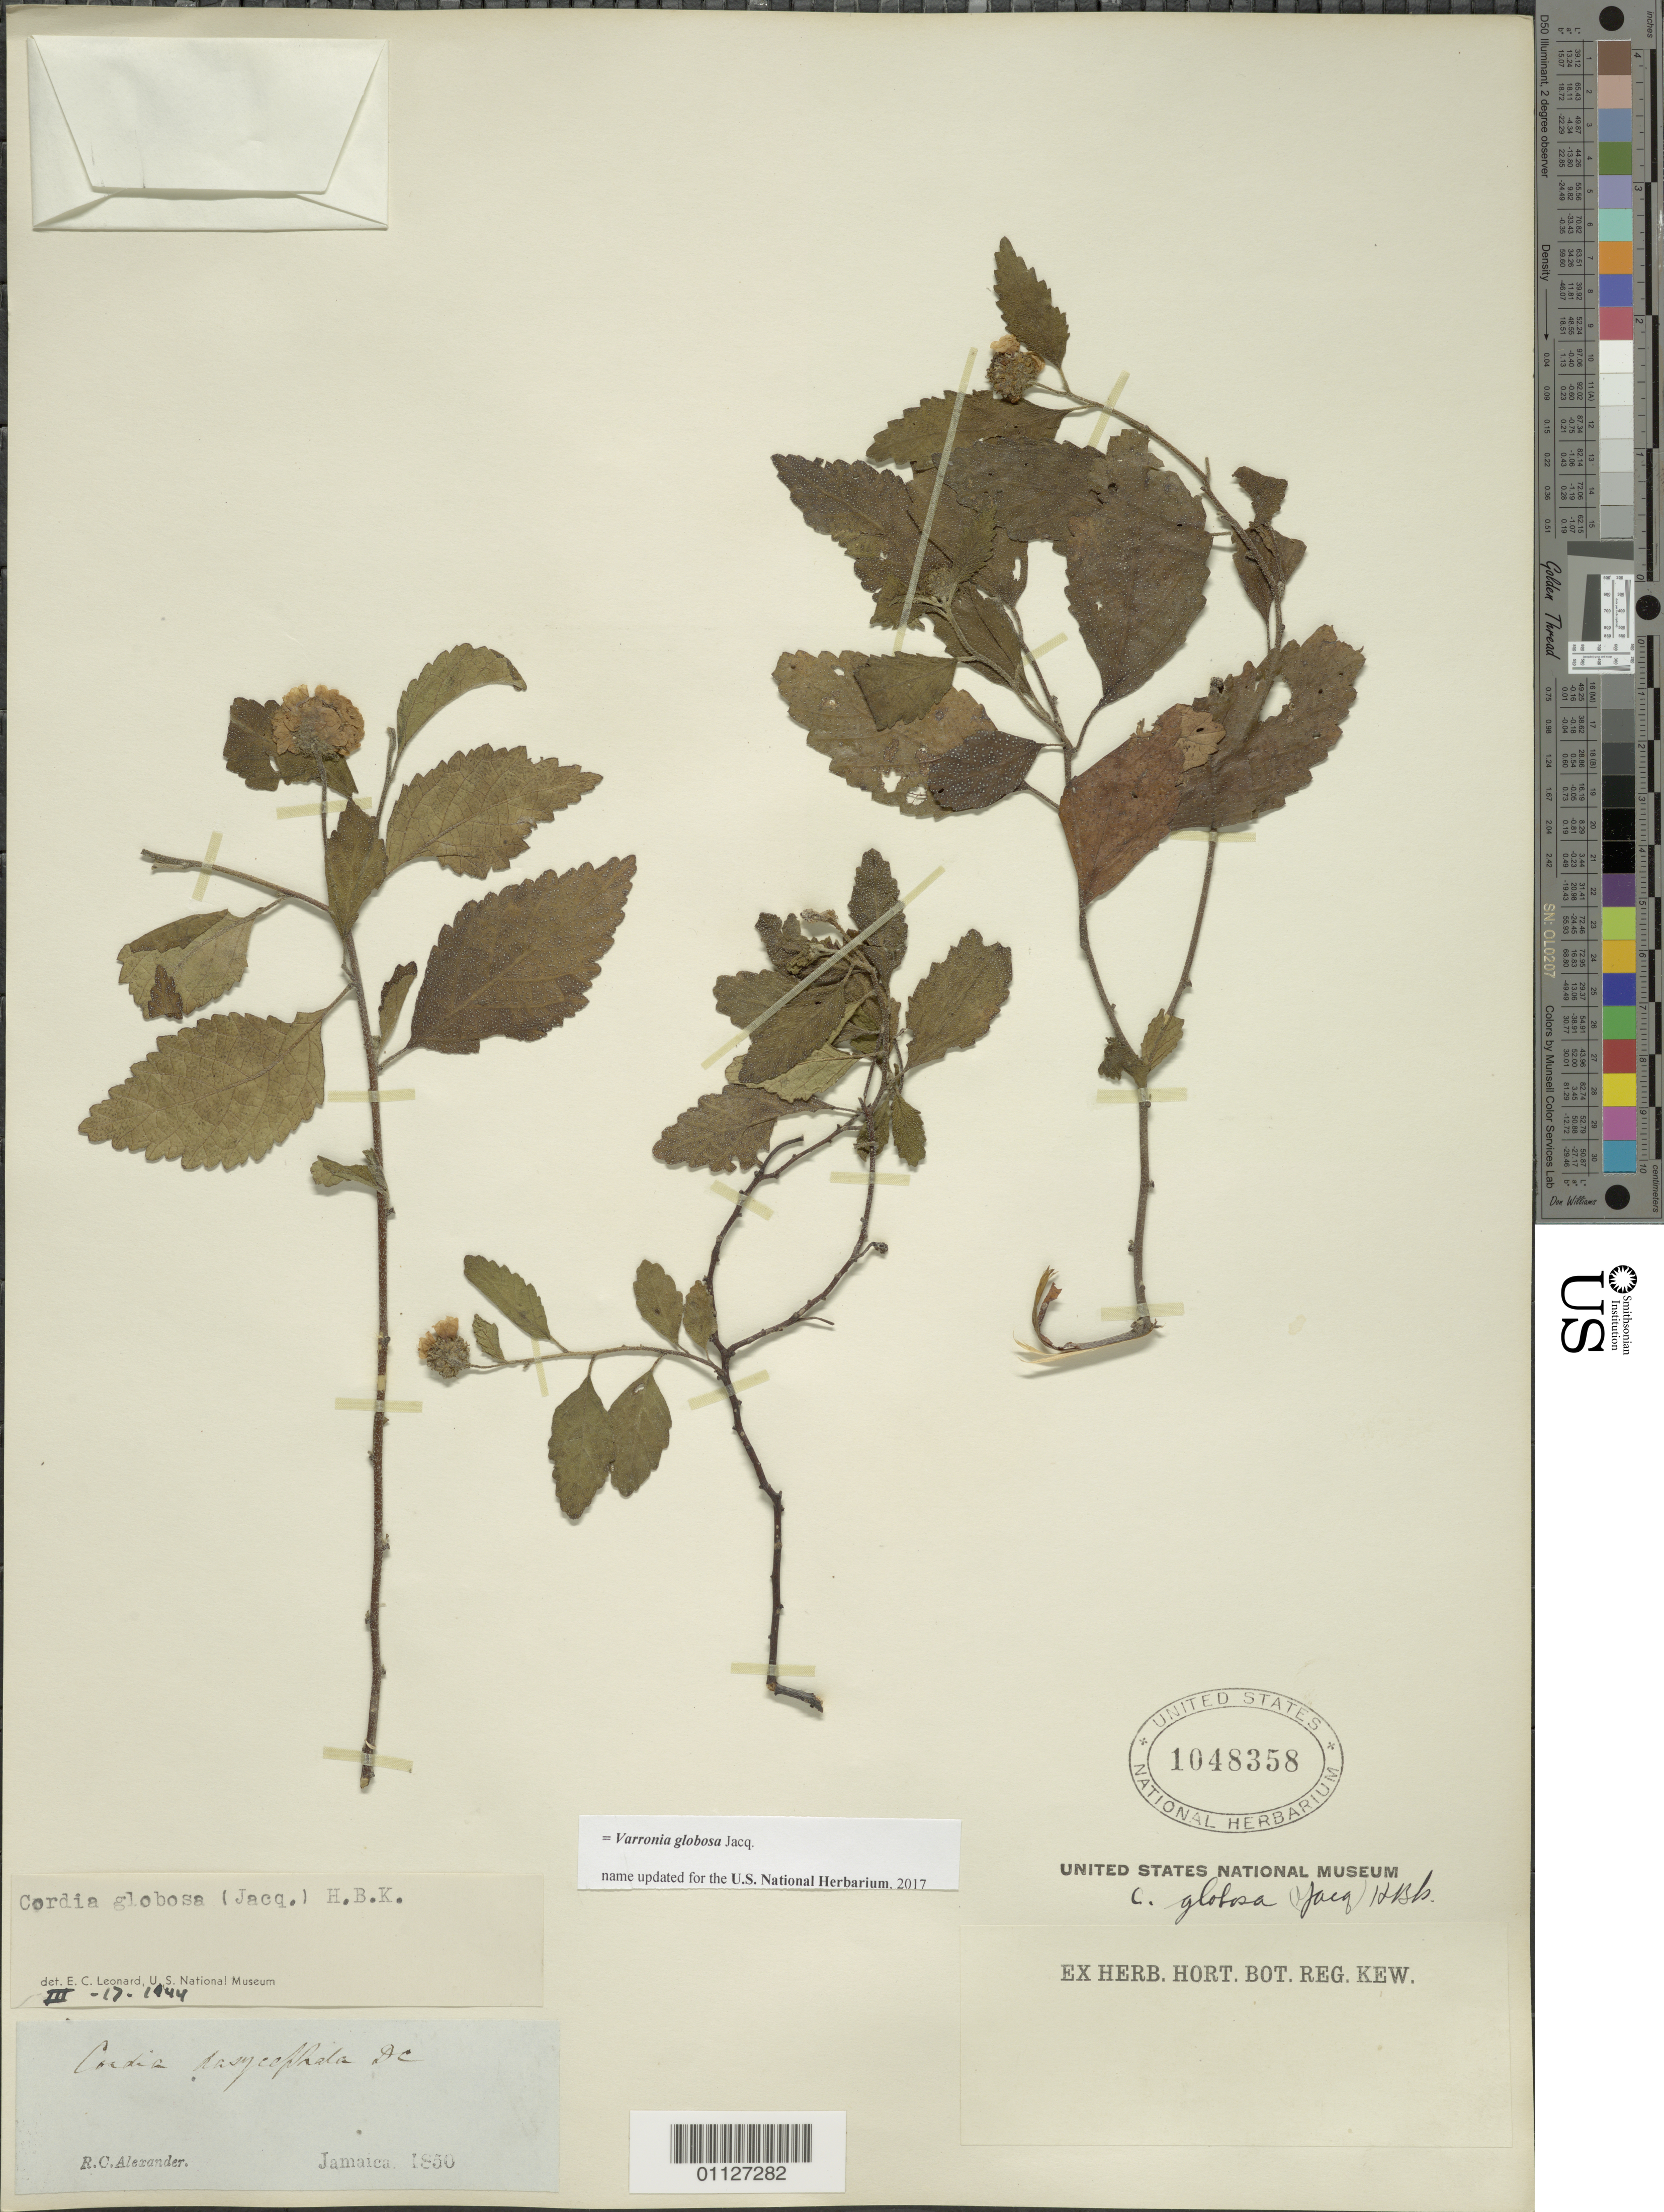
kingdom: Plantae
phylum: Tracheophyta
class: Magnoliopsida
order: Boraginales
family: Cordiaceae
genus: Varronia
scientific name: Varronia globosa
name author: Jacq.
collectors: R. C. Alexander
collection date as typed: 01 Jan 1850 to 31 Jan 1850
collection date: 1850-01-01/1850-01-31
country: Jamaica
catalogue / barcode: US 1048358